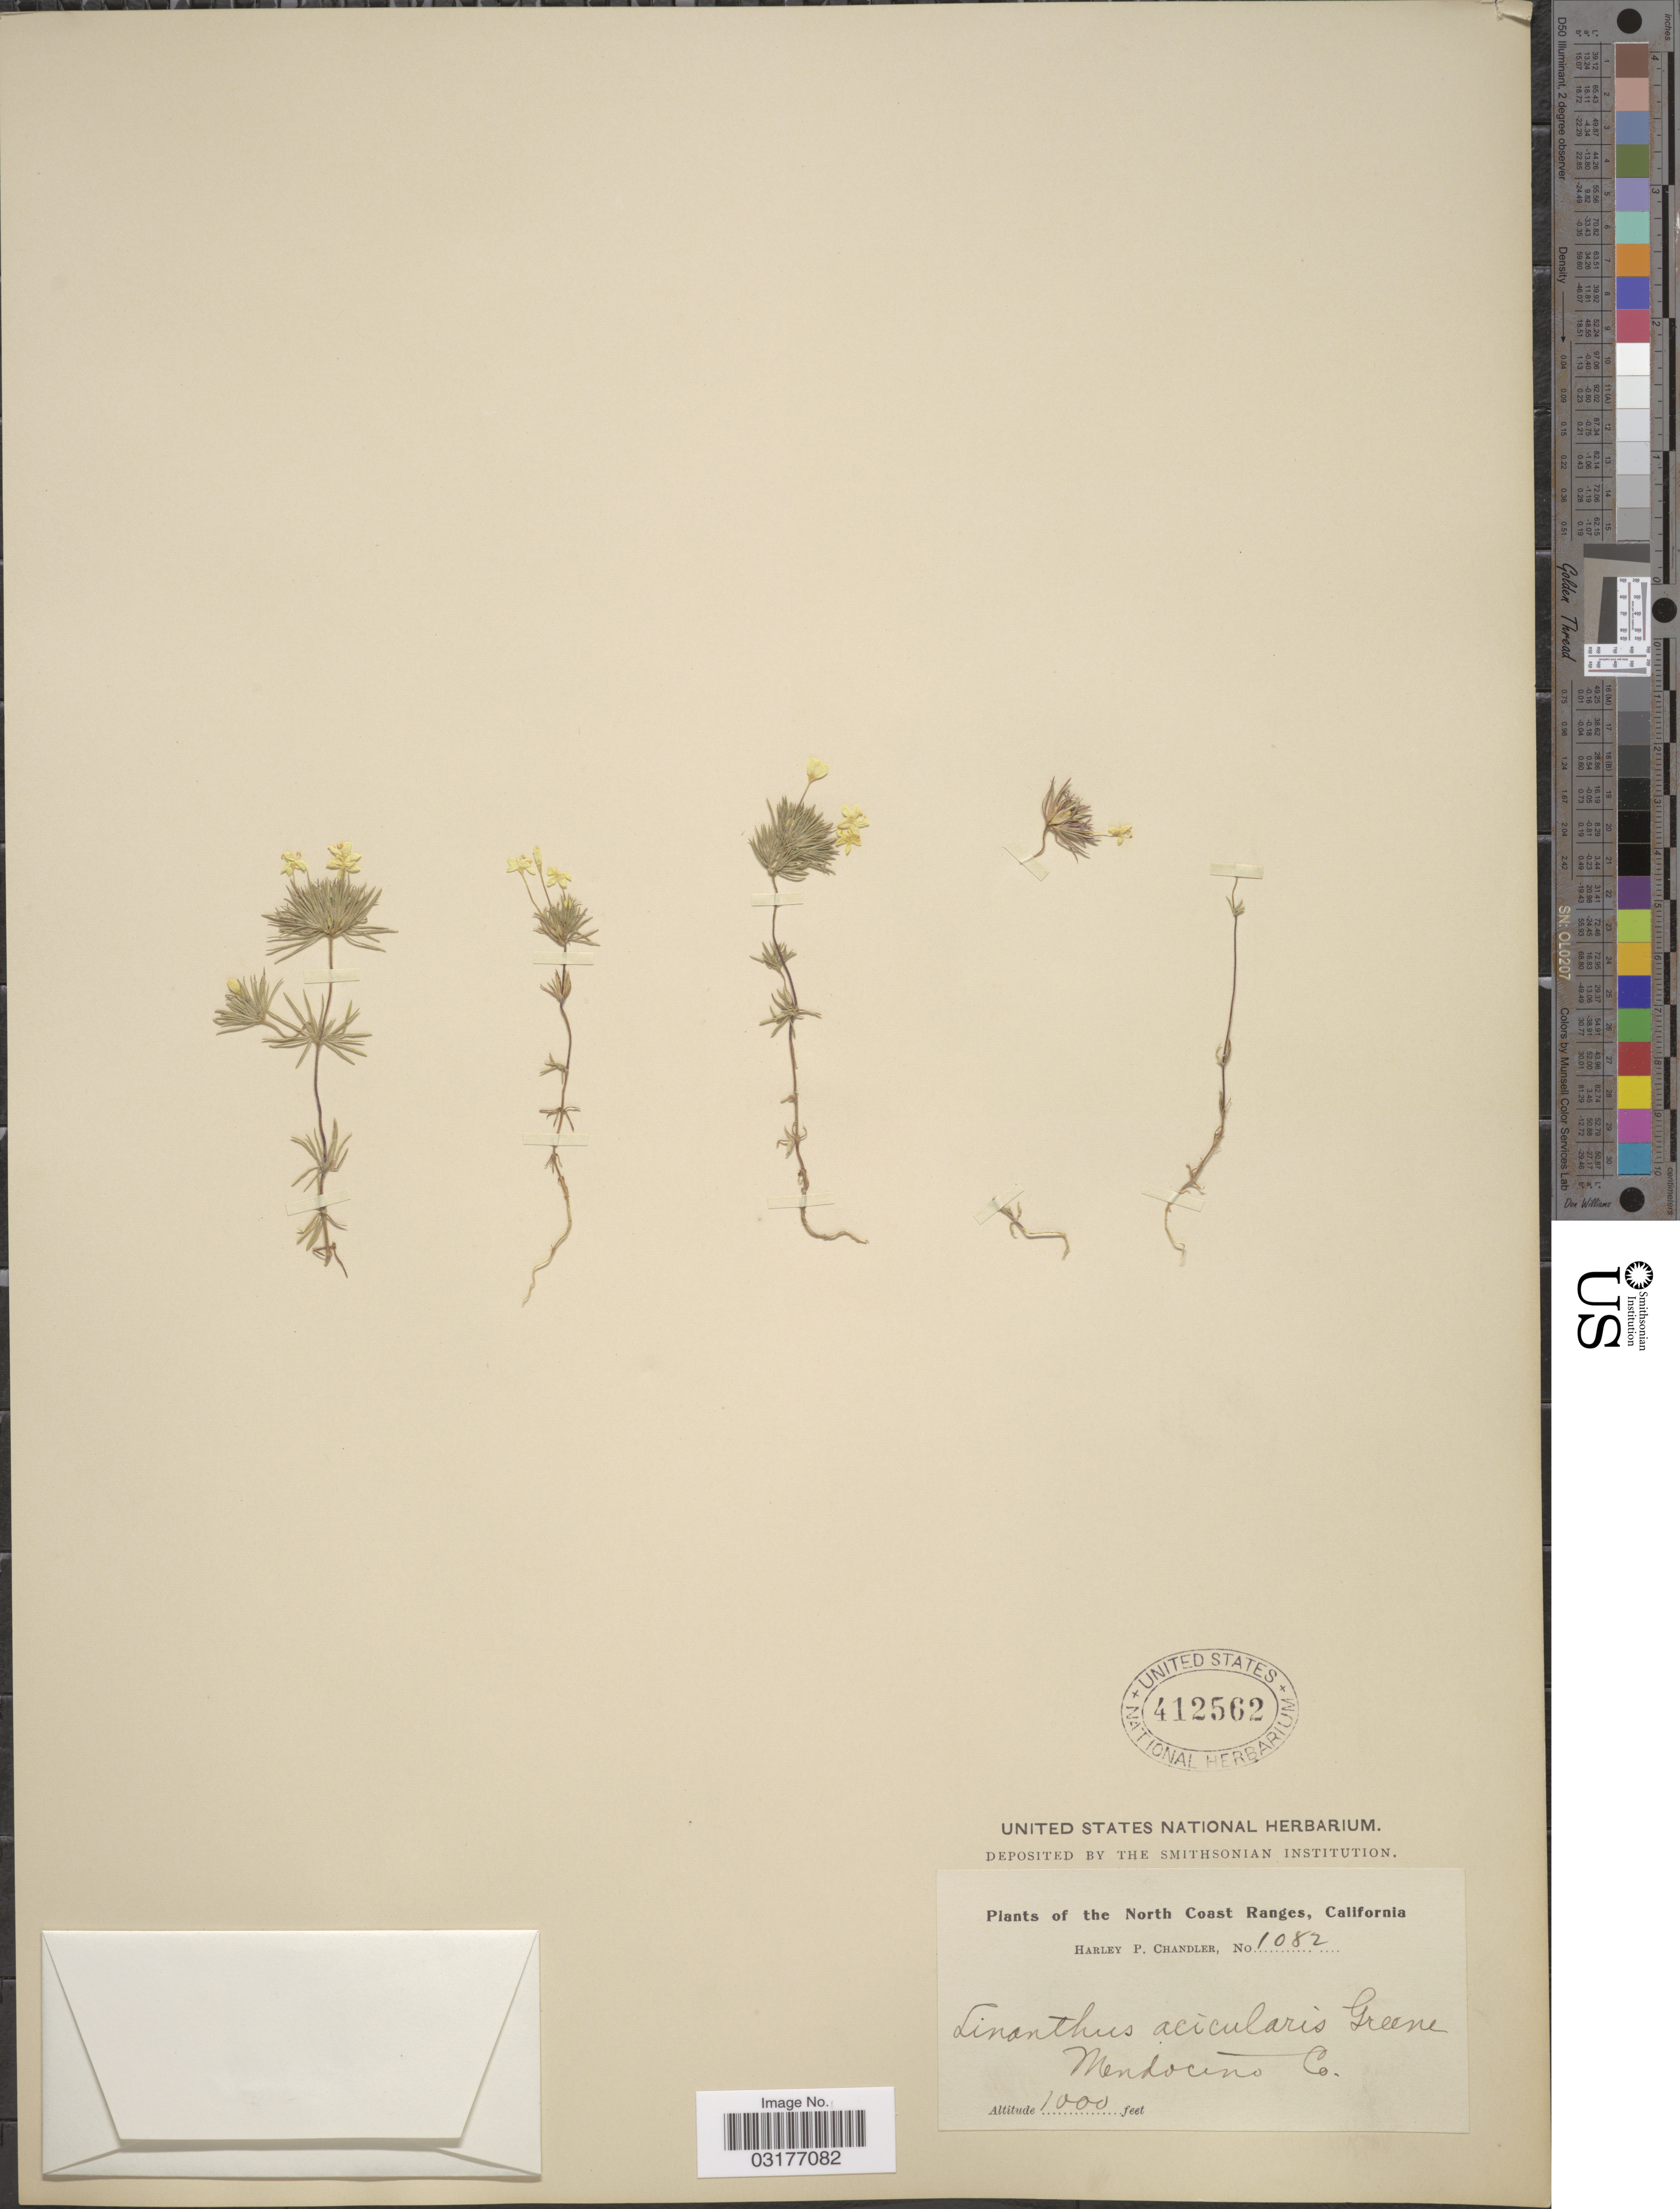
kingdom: Plantae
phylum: Tracheophyta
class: Magnoliopsida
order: Ericales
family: Polemoniaceae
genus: Leptosiphon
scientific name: Leptosiphon acicularis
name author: Jeps.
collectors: H. Chandler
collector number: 1082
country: United States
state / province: California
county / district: Mendocino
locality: The North Coast Ranges. Mendocino Co.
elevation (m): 305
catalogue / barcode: US 412562